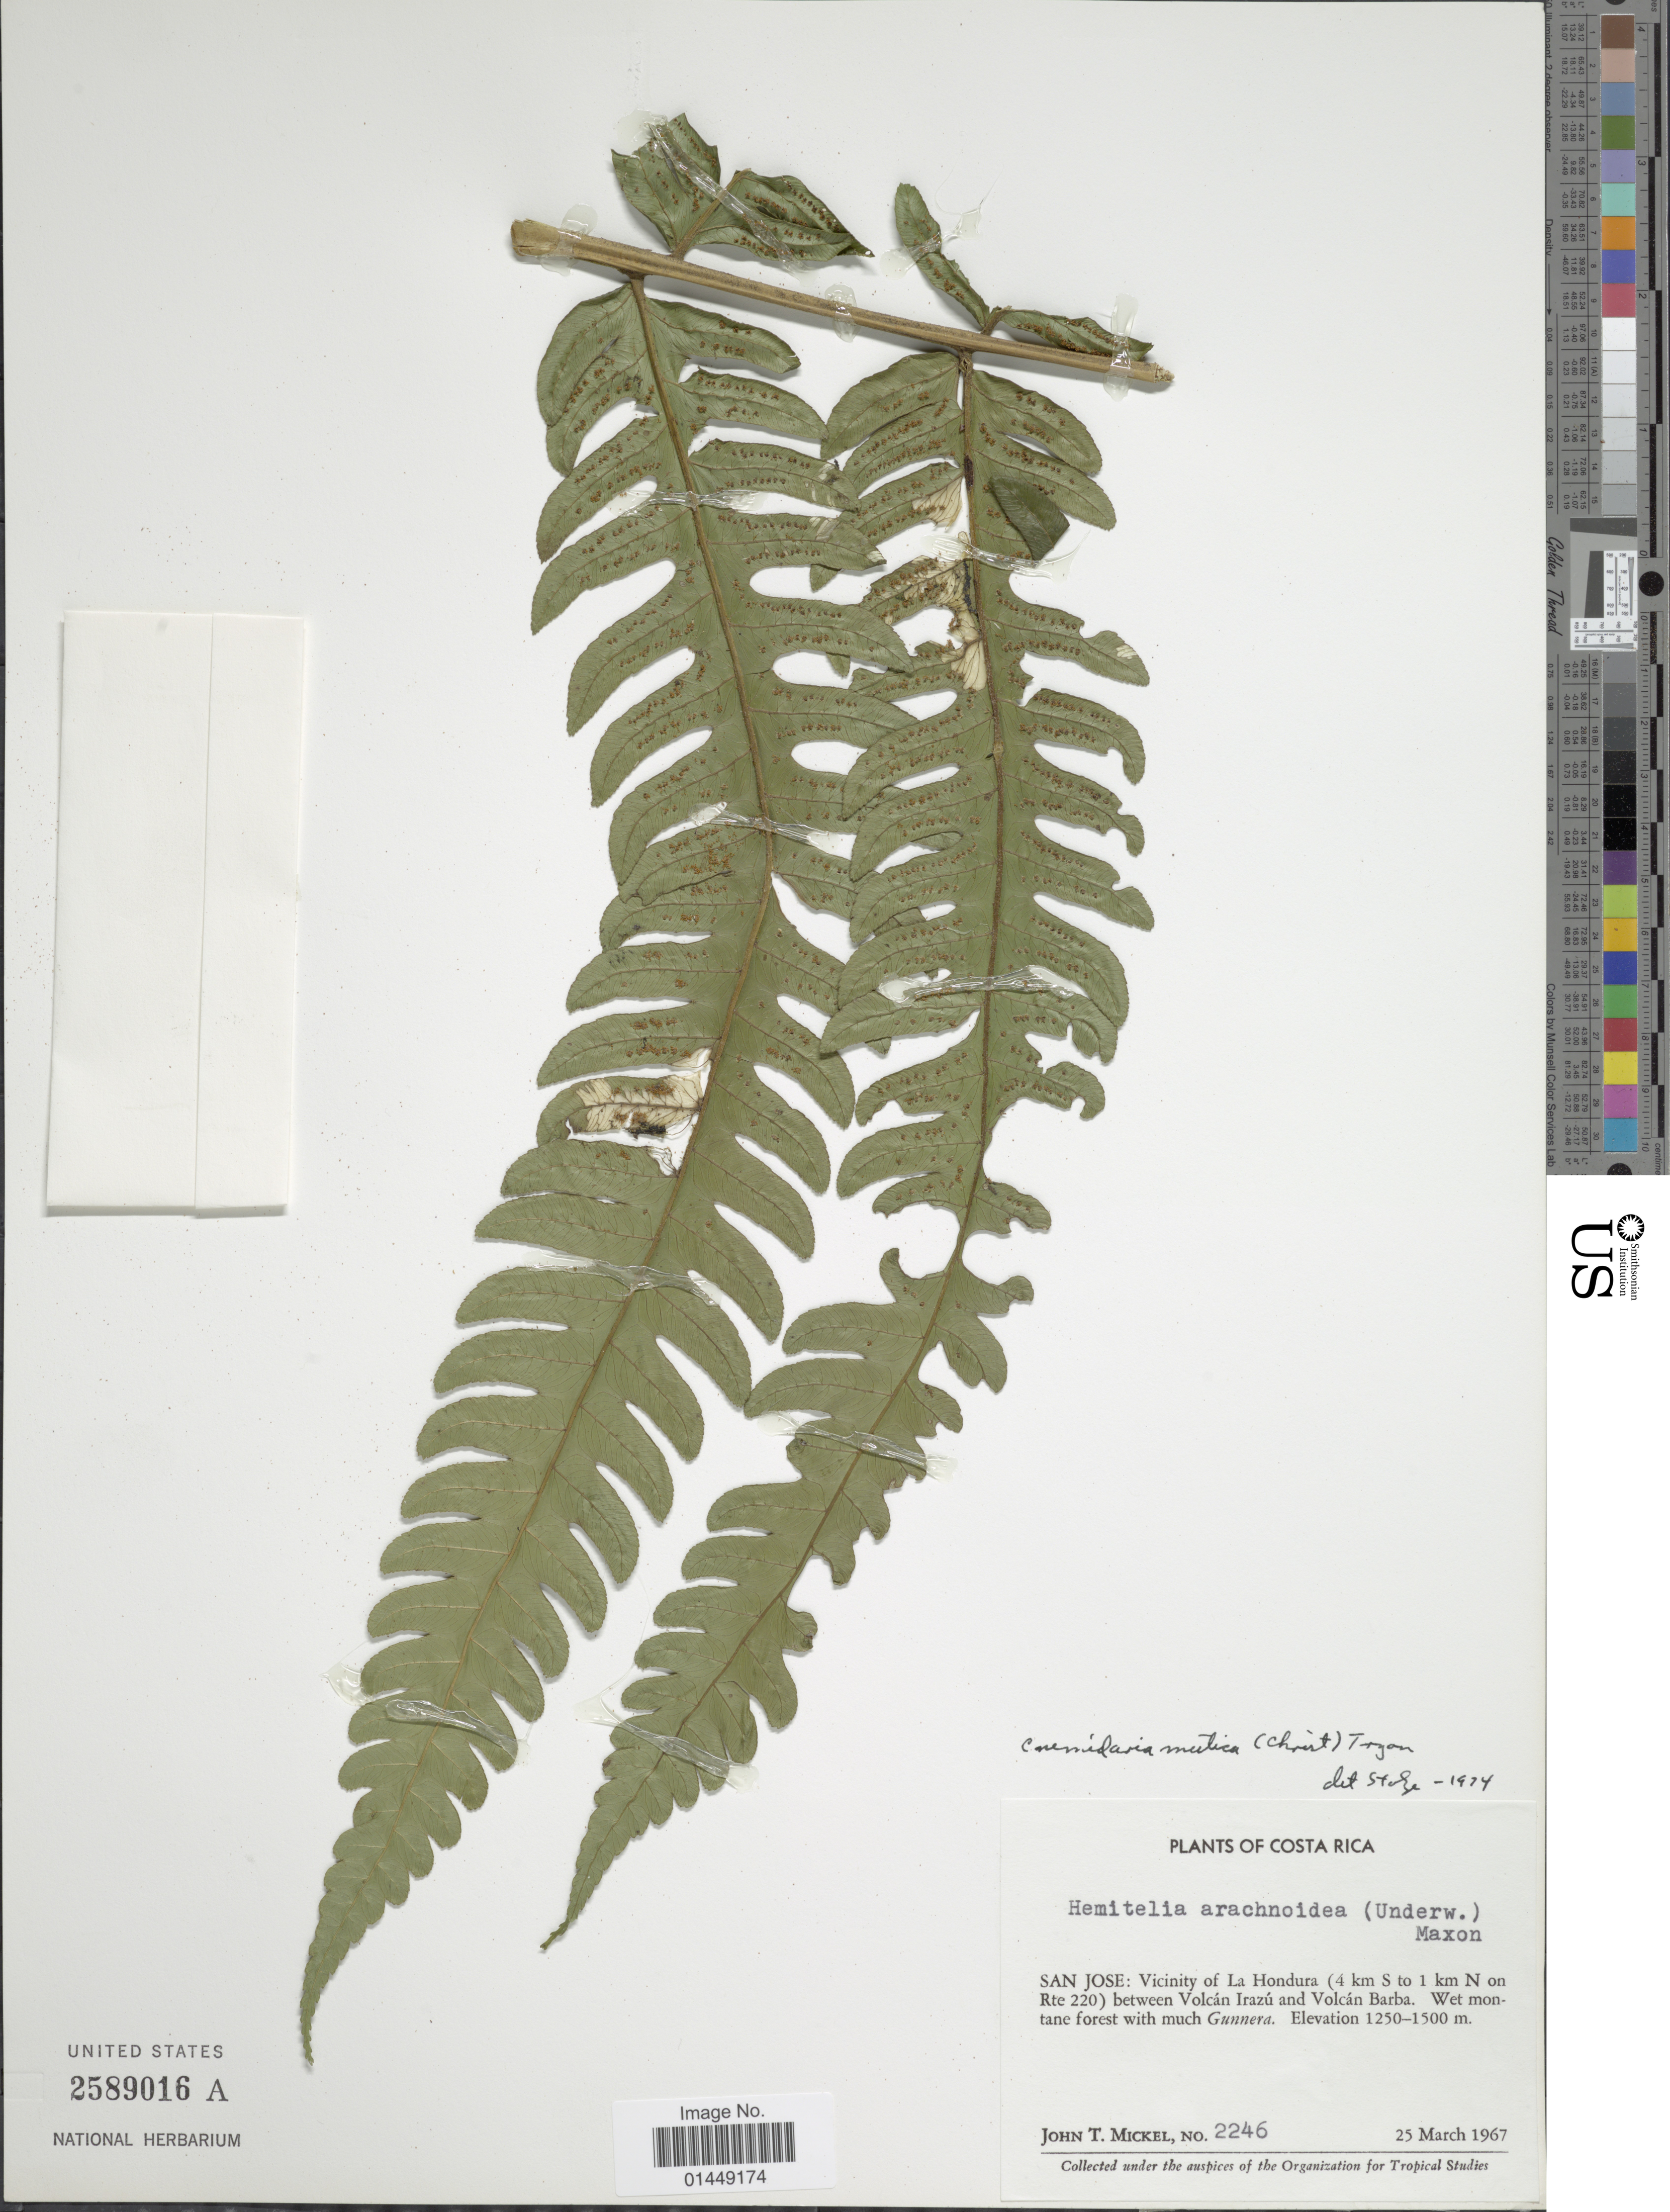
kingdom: Plantae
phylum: Tracheophyta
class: Polypodiopsida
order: Cyatheales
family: Cyatheaceae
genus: Cyathea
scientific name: Cyathea mutica var. mutica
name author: (Christ) Domin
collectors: J. T. Mickel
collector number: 2246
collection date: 1967-03-25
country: Costa Rica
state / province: San José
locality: San Jose: Vicinity of la Hondura (4 km S to 1 km N on Rte 220) between Volcán Irazú and Volcán Barba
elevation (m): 1250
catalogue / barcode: US 2589016A